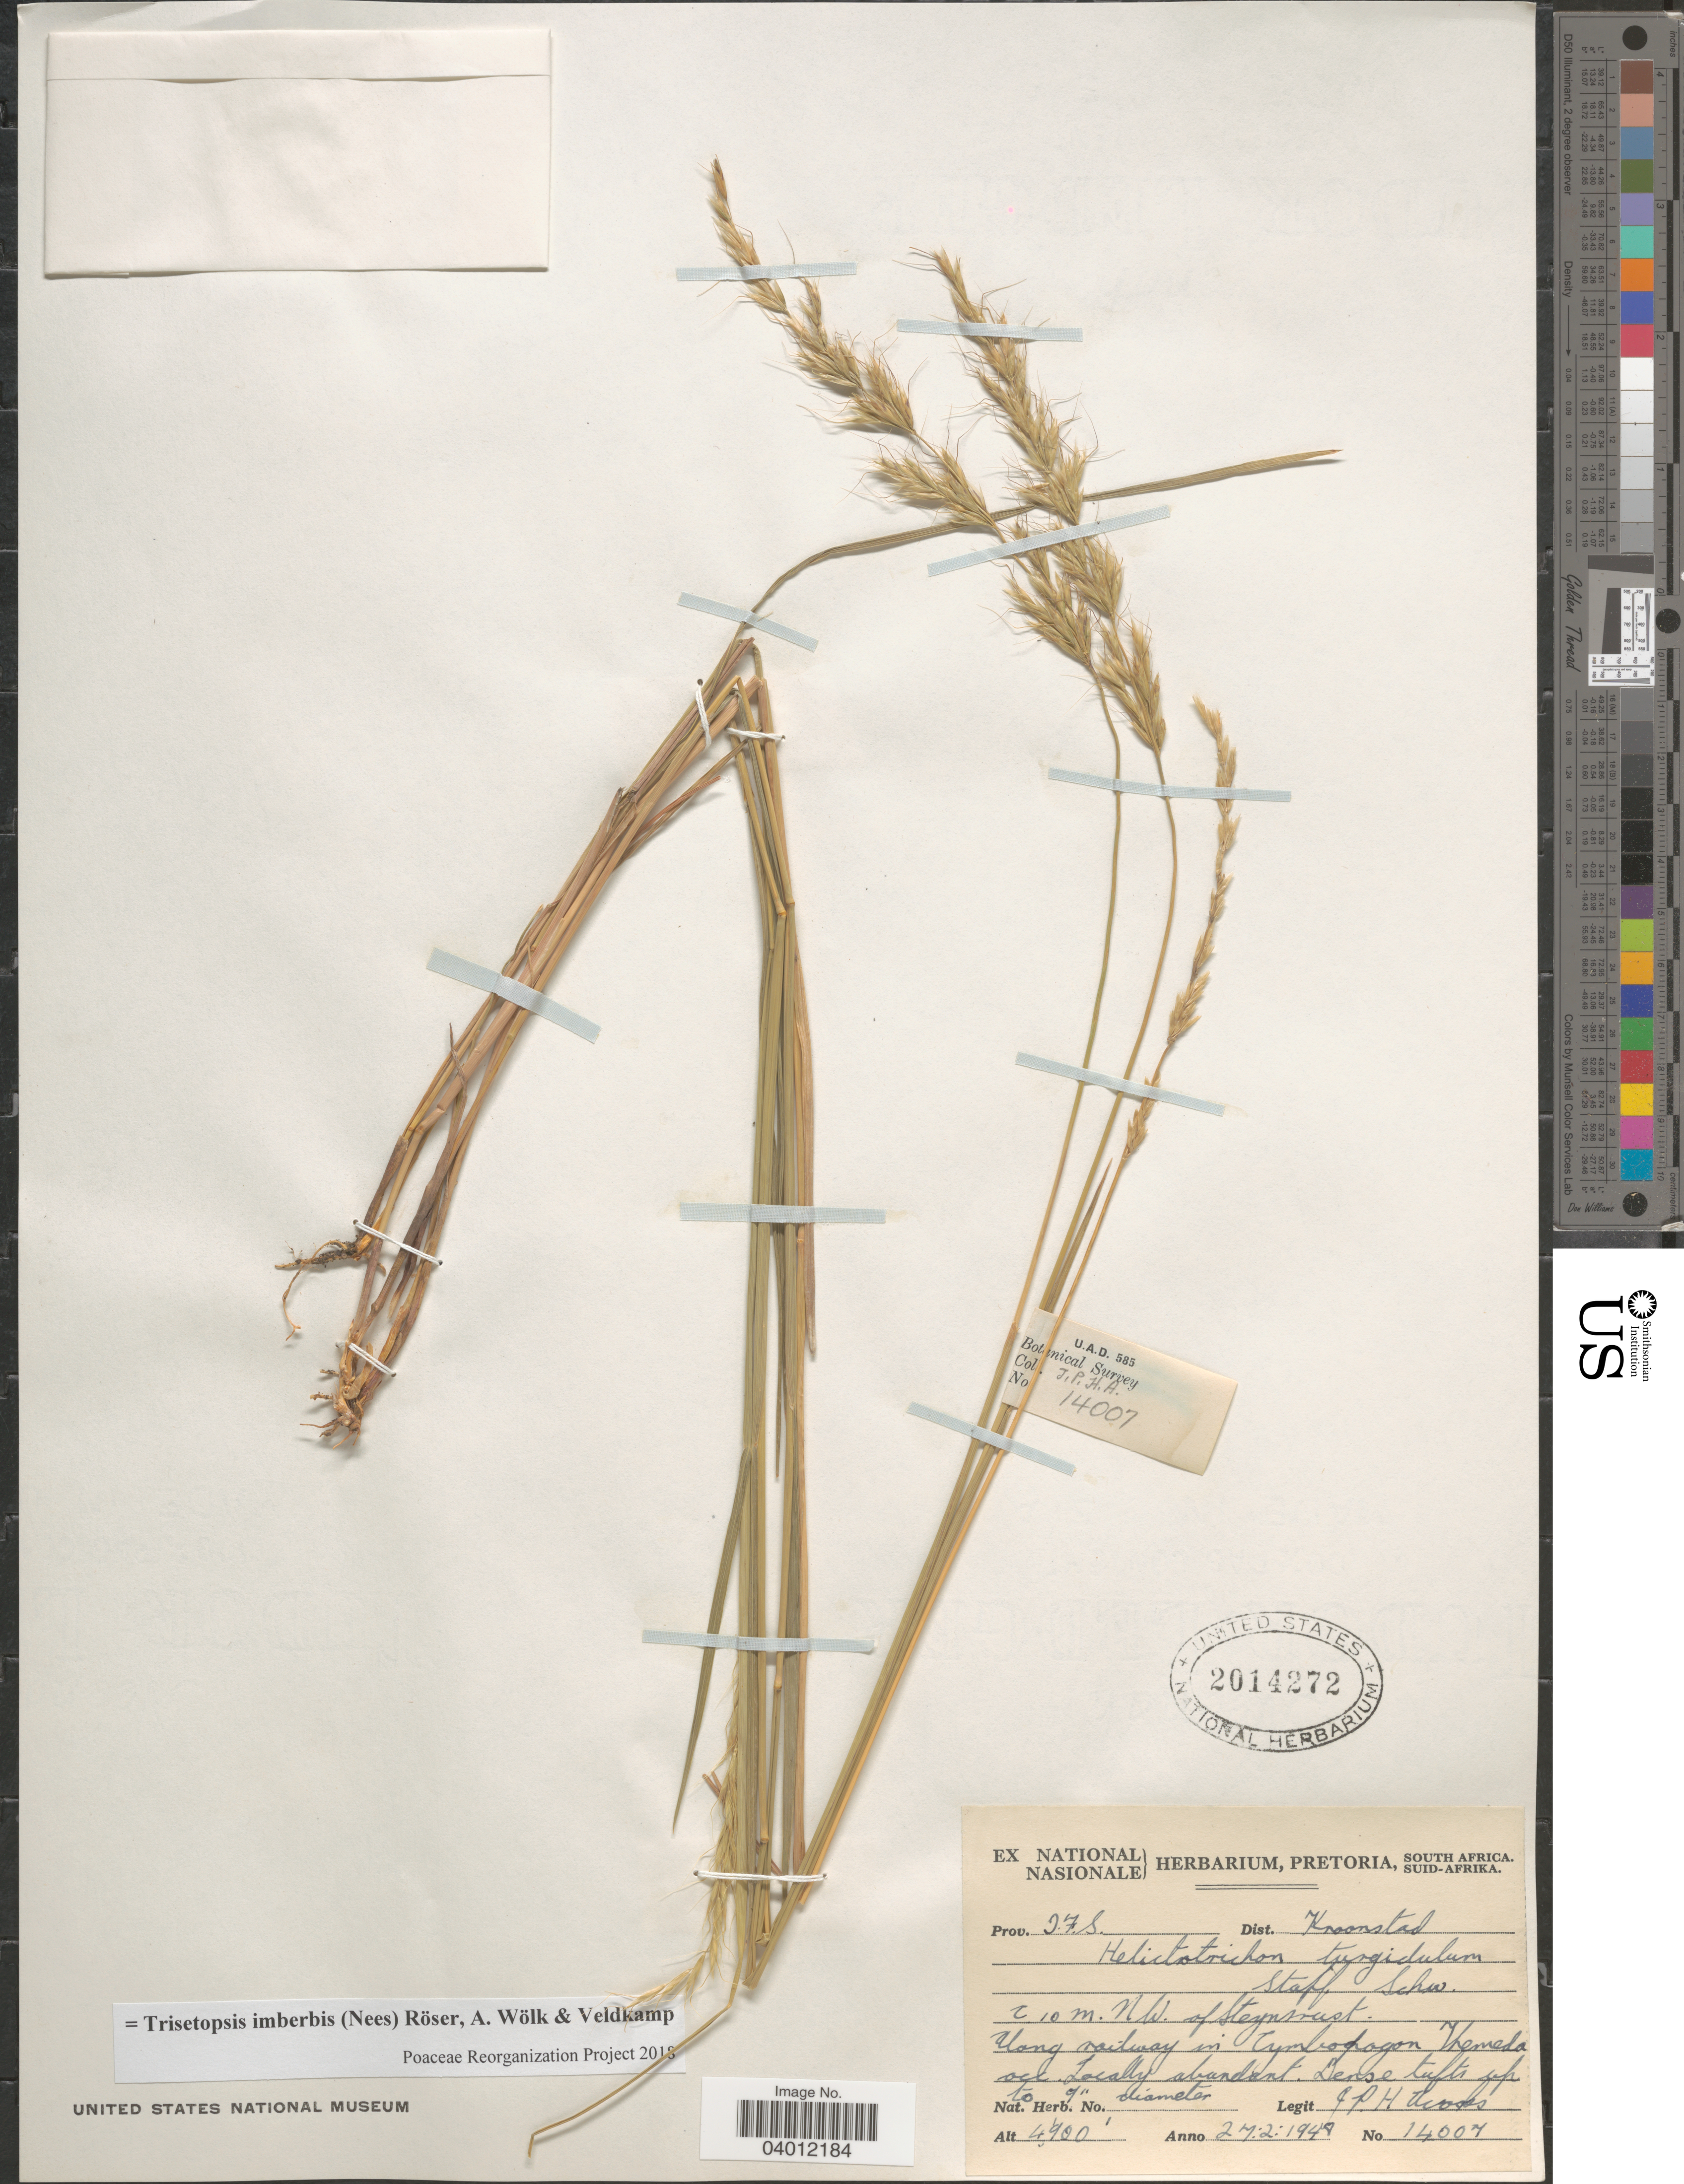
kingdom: Plantae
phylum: Tracheophyta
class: Liliopsida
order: Poales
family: Poaceae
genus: Trisetopsis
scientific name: Trisetopsis imberbis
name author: (Nees) Röser et al.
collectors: J. P. Acocks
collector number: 14007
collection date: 1948-02-27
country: South Africa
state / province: Free State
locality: Dist. Kroonstad. C. 10 m. NW. of Steynsrust. Along railway in Cymbopogon Themeda occ.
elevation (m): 1494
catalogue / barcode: US 2014272